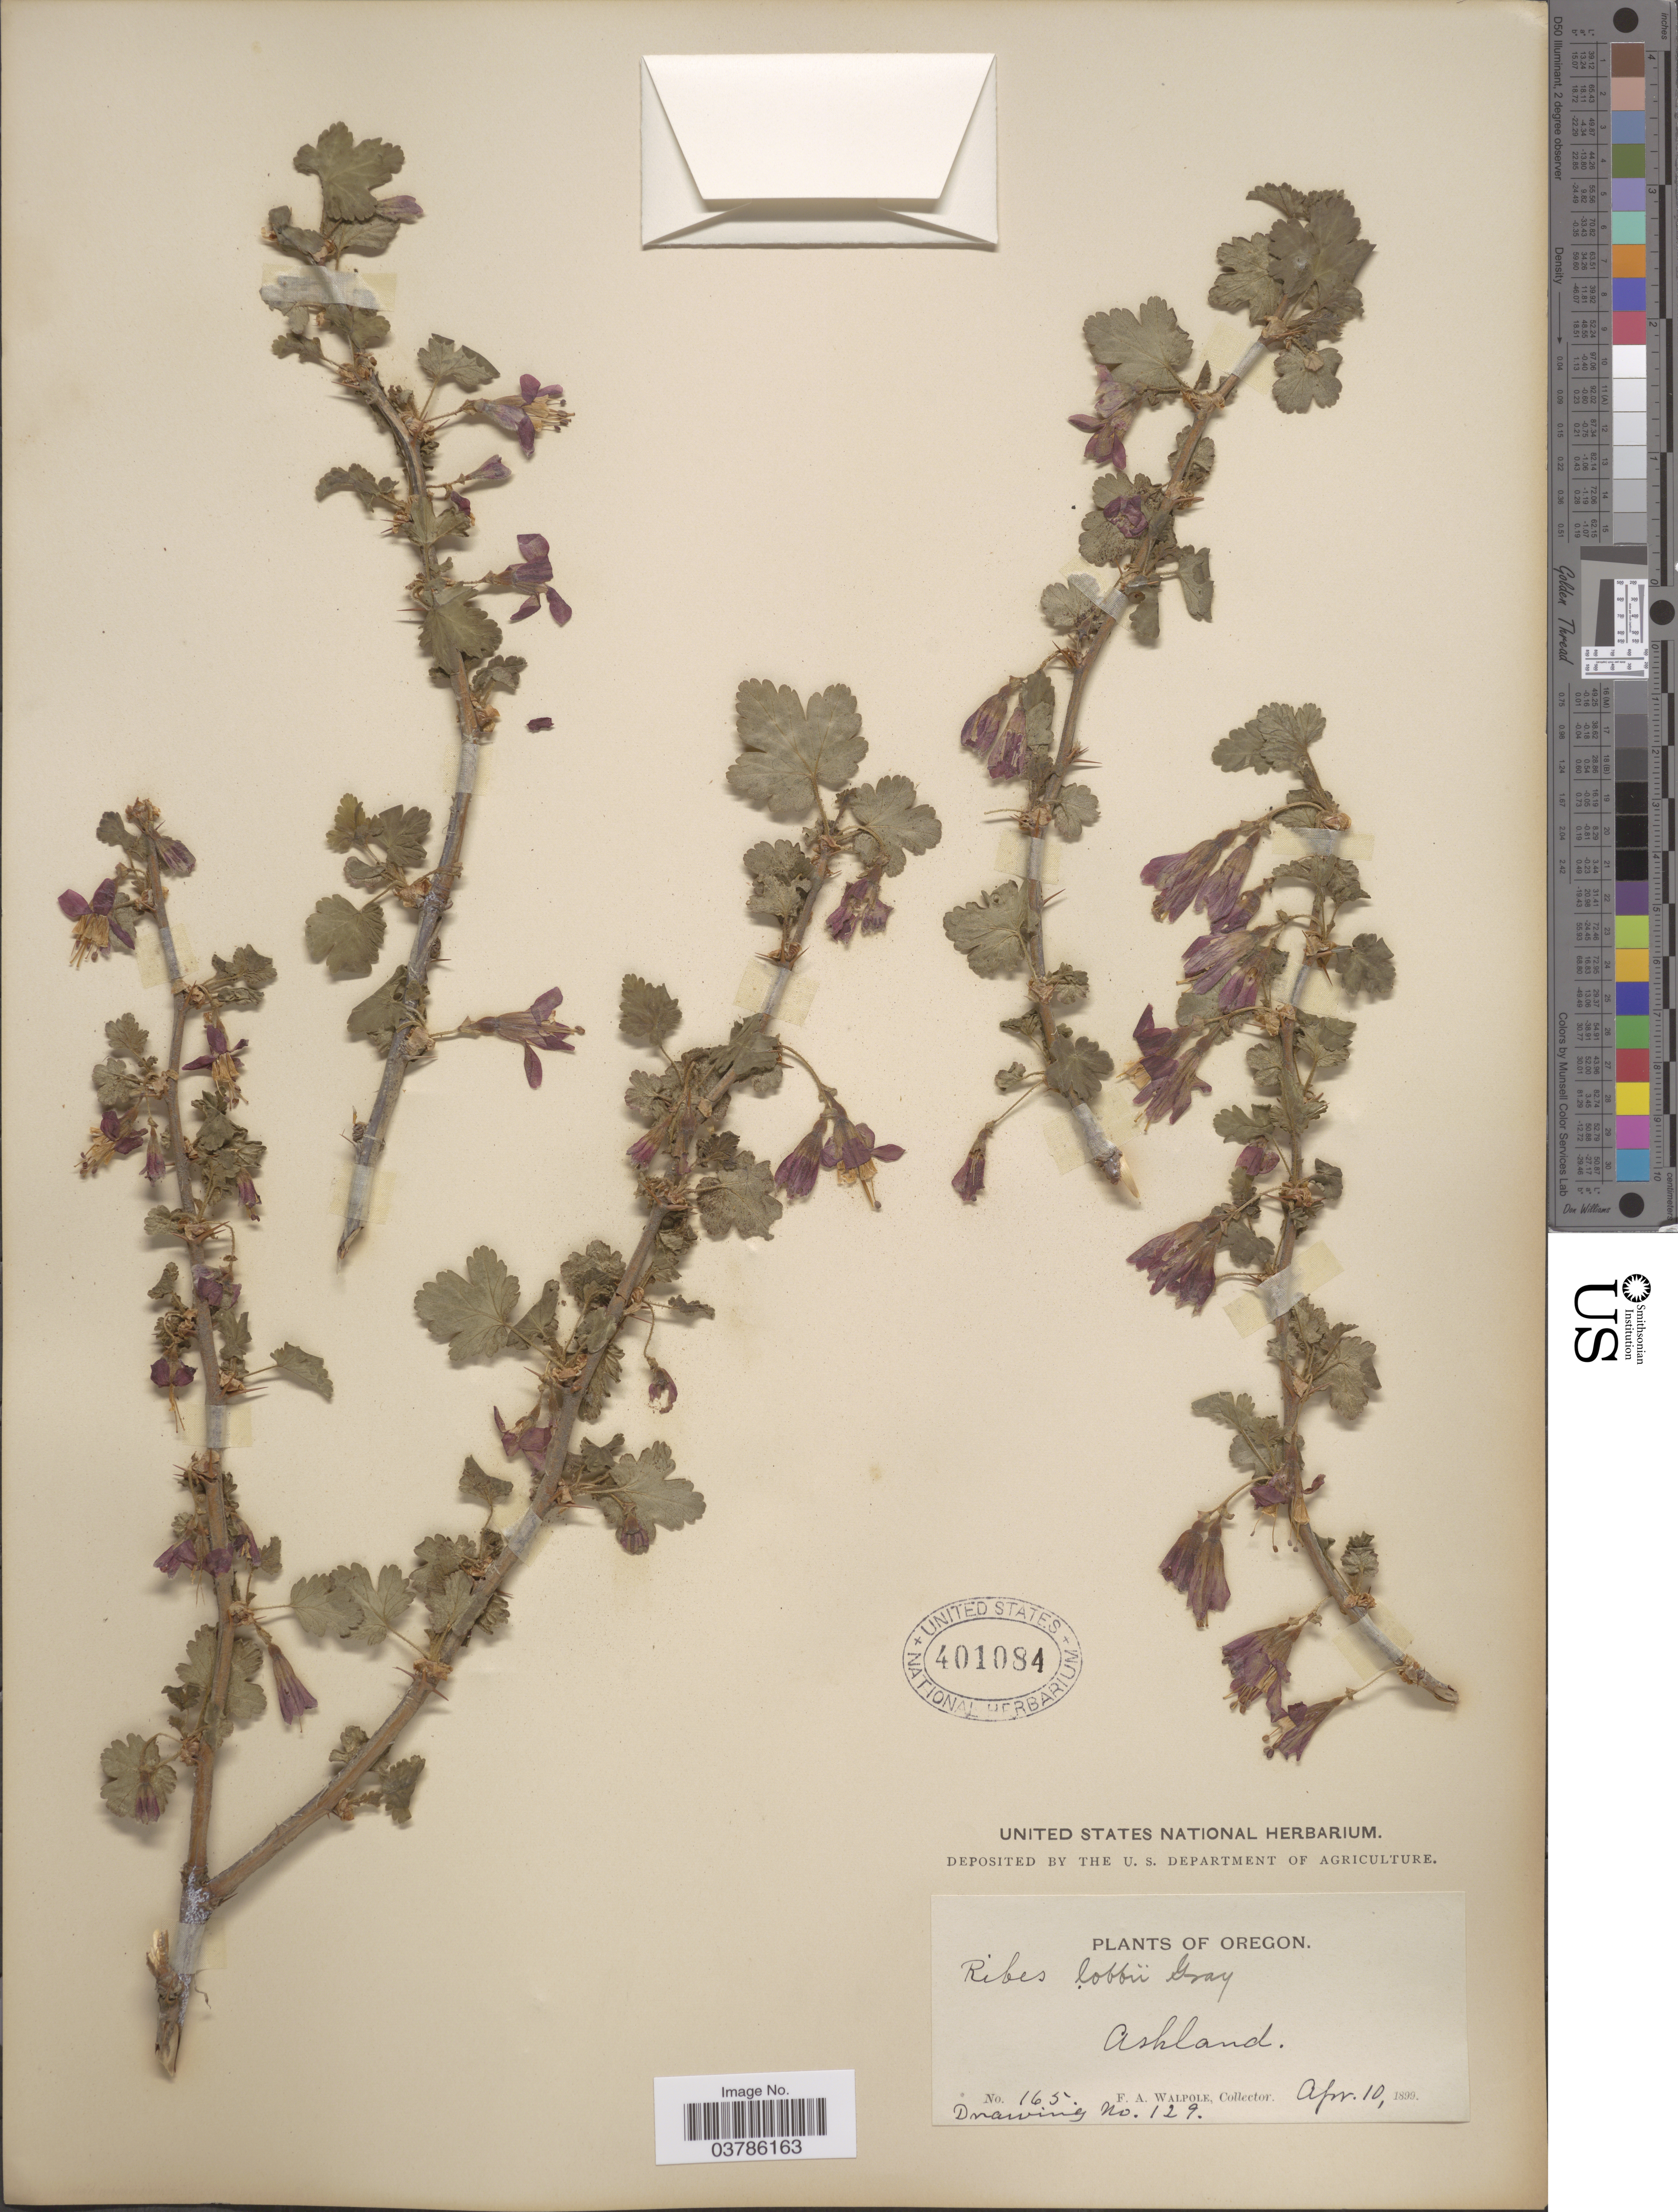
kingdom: Plantae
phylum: Tracheophyta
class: Magnoliopsida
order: Saxifragales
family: Grossulariaceae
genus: Ribes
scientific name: Ribes lobbii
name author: A. Gray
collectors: F. Walpole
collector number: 165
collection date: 1899-04-10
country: United States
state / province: Oregon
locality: Ashland.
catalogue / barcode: US 401084